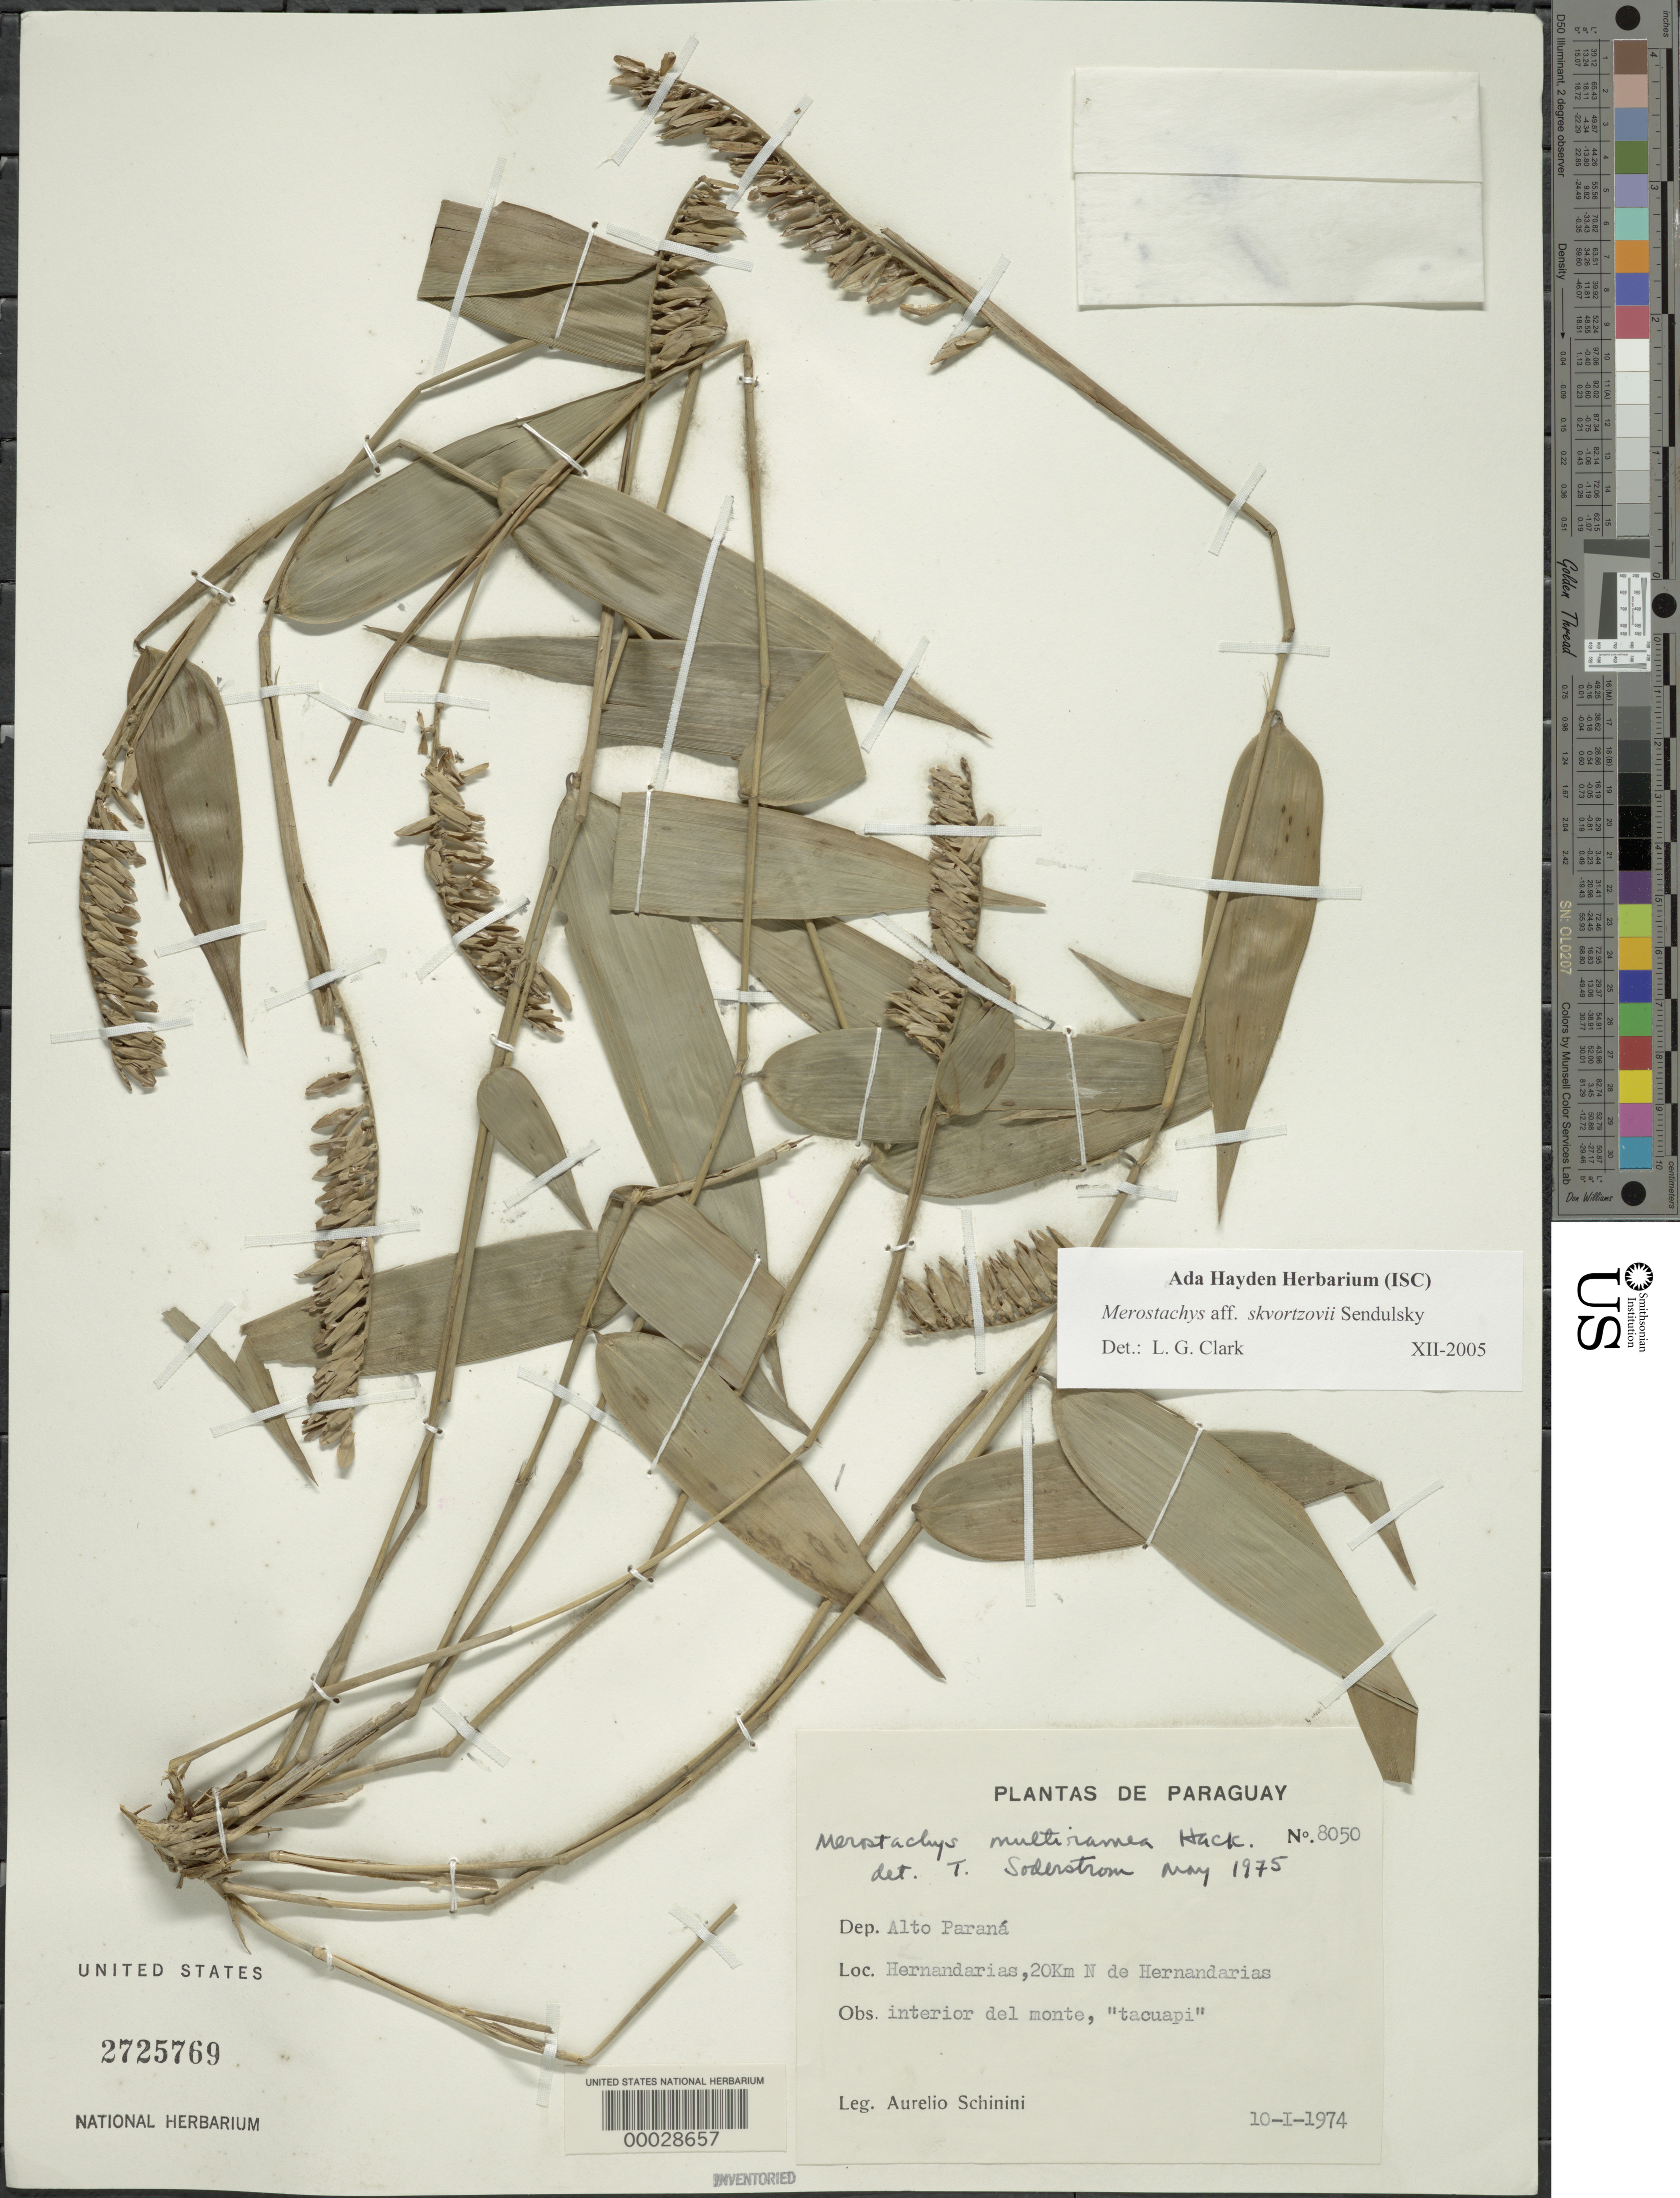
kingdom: Plantae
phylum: Tracheophyta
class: Liliopsida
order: Poales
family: Poaceae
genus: Merostachys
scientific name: Merostachys skvortzovii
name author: Send.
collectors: A. Schinini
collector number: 8050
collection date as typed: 10 Jan 1974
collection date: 1974-01-10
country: Paraguay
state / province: Alto Paraná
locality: Hernandarias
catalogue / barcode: US 2725769